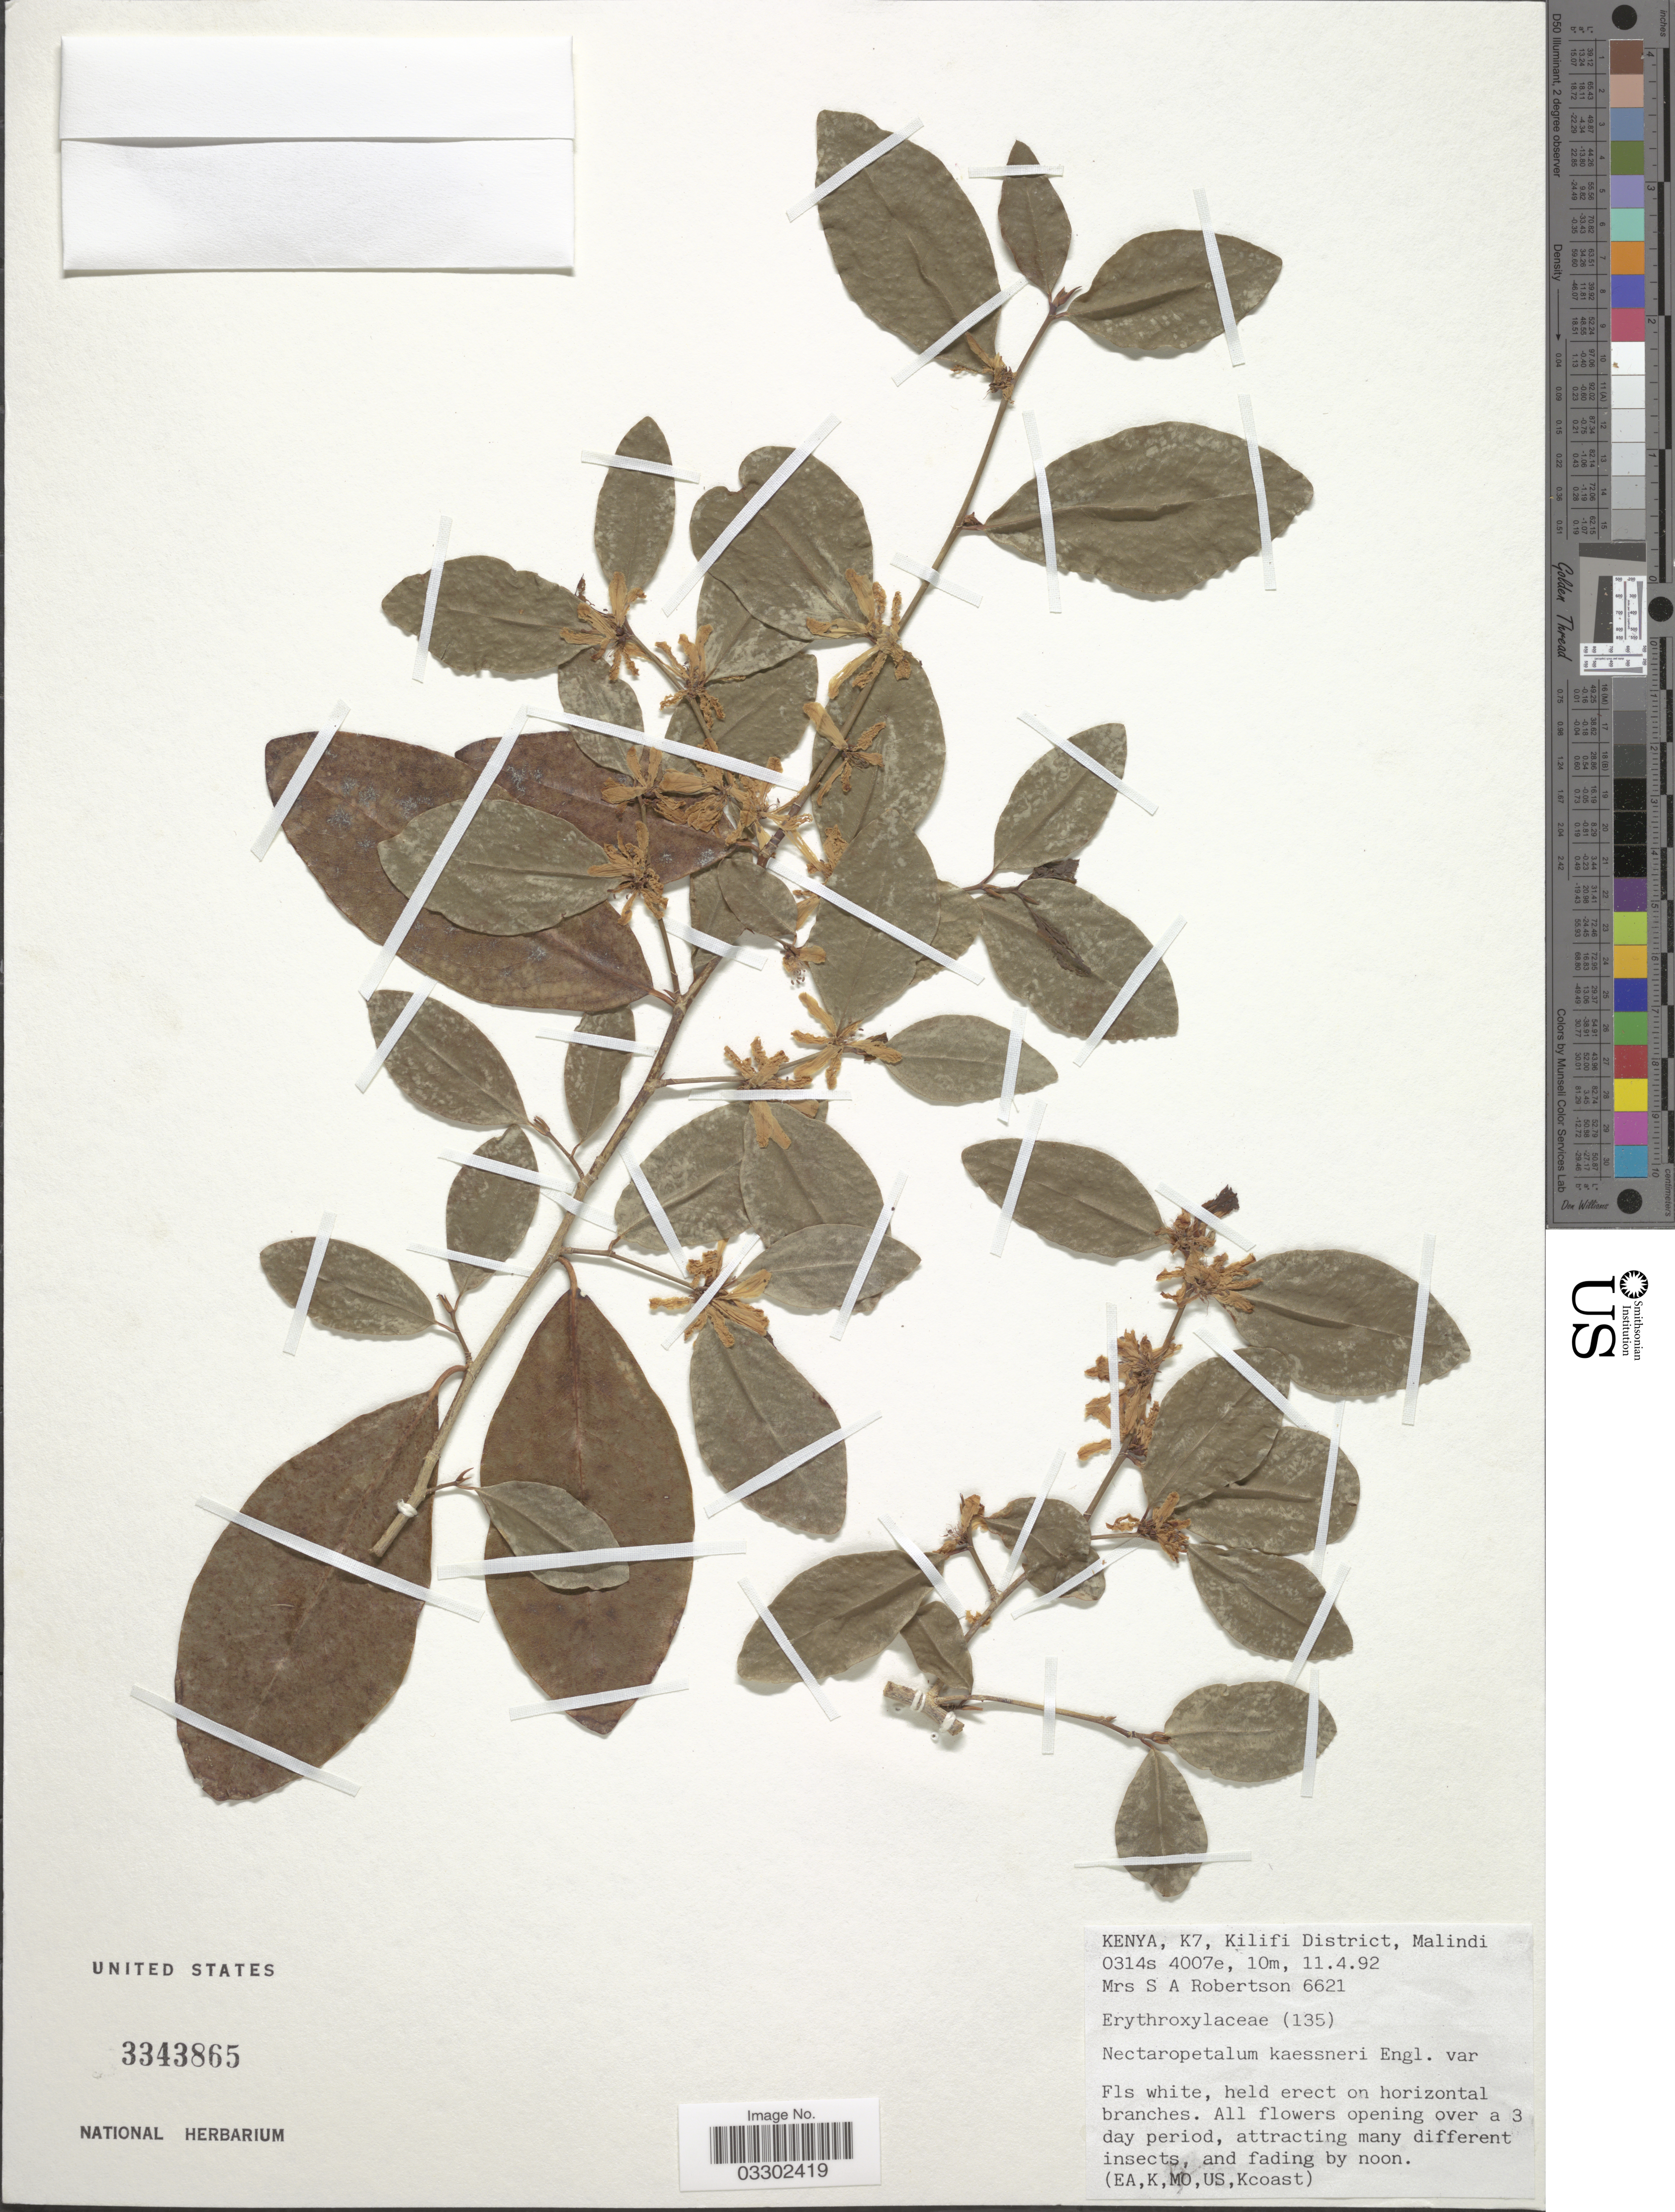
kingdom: Plantae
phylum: Tracheophyta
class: Magnoliopsida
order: Malpighiales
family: Erythroxylaceae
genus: Nectaropetalum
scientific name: Nectaropetalum kaessneri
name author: Engl.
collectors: S. Robertson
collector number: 6621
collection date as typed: Transcribed d/m/y: 11/4/92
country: Kenya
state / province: Kilifi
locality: K7, Kilifi District, Malindi.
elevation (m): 10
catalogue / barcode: US 3343865